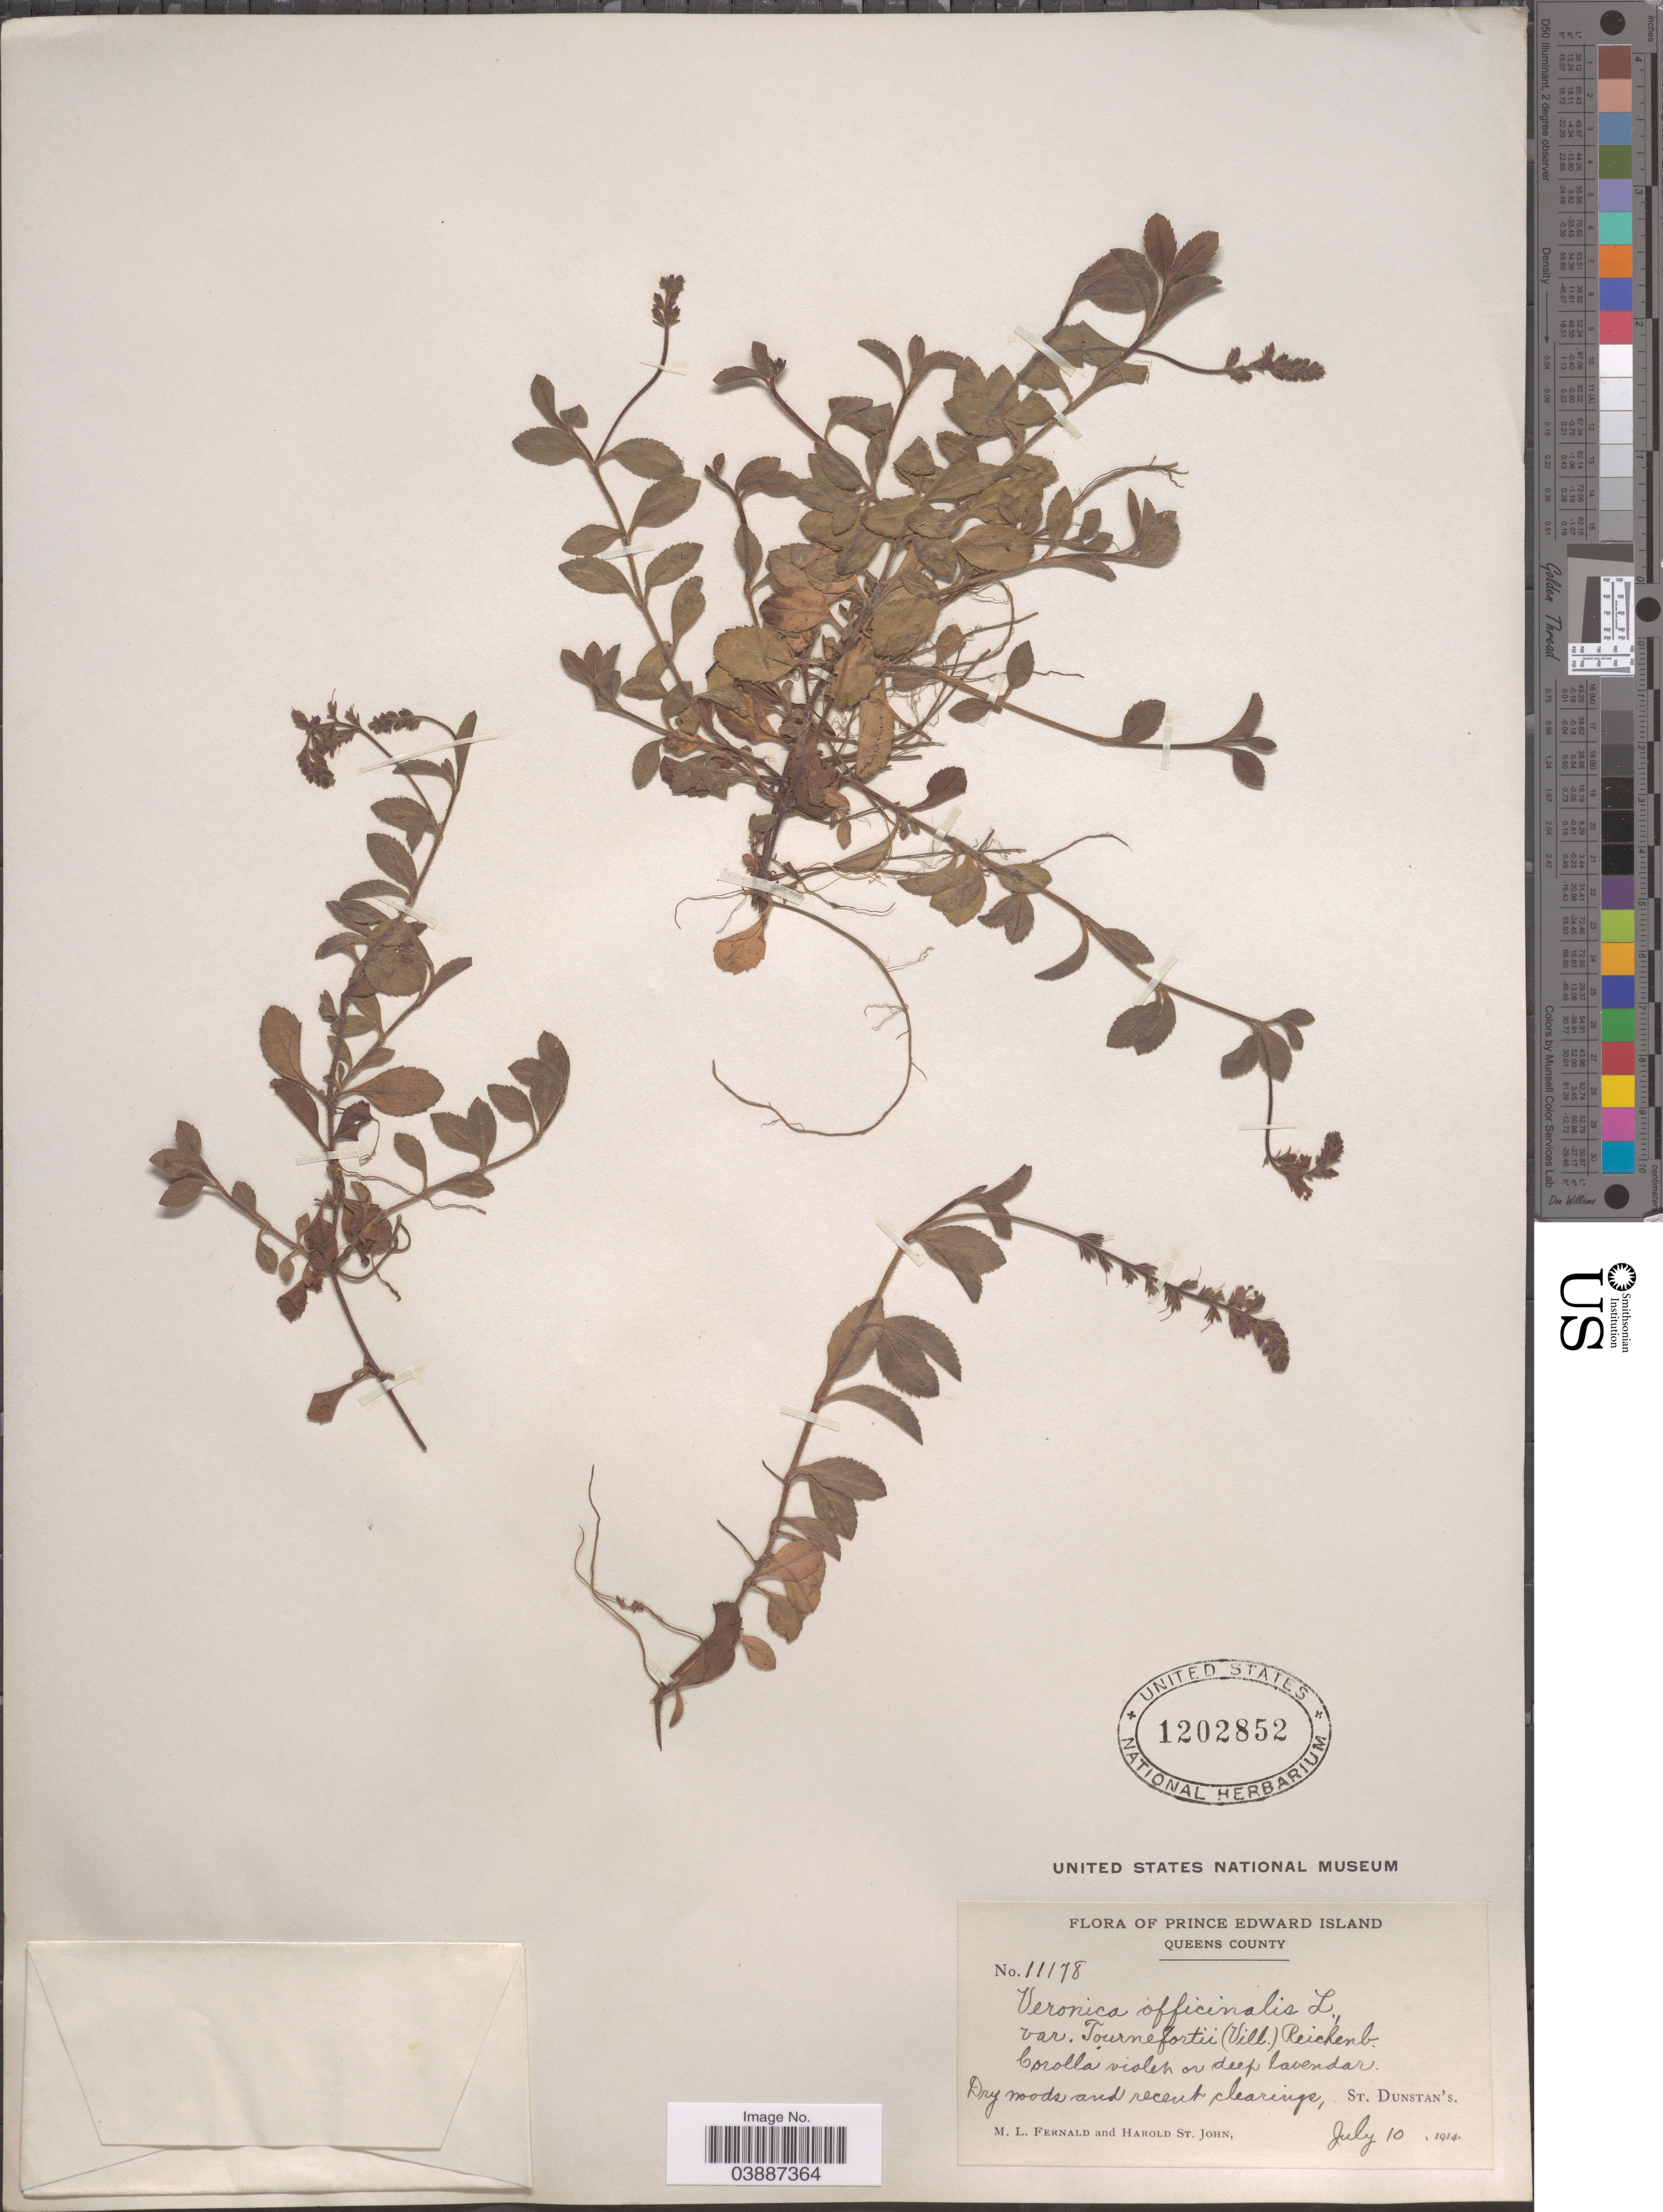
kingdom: Plantae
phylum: Tracheophyta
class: Magnoliopsida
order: Lamiales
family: Plantaginaceae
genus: Veronica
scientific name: Veronica officinalis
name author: L.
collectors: M. L. Fernald & H. St. John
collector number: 11178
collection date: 1914-07-10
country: Canada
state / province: Prince Edward Island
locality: Queens County. St. Dunstan's.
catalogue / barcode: US 1202852